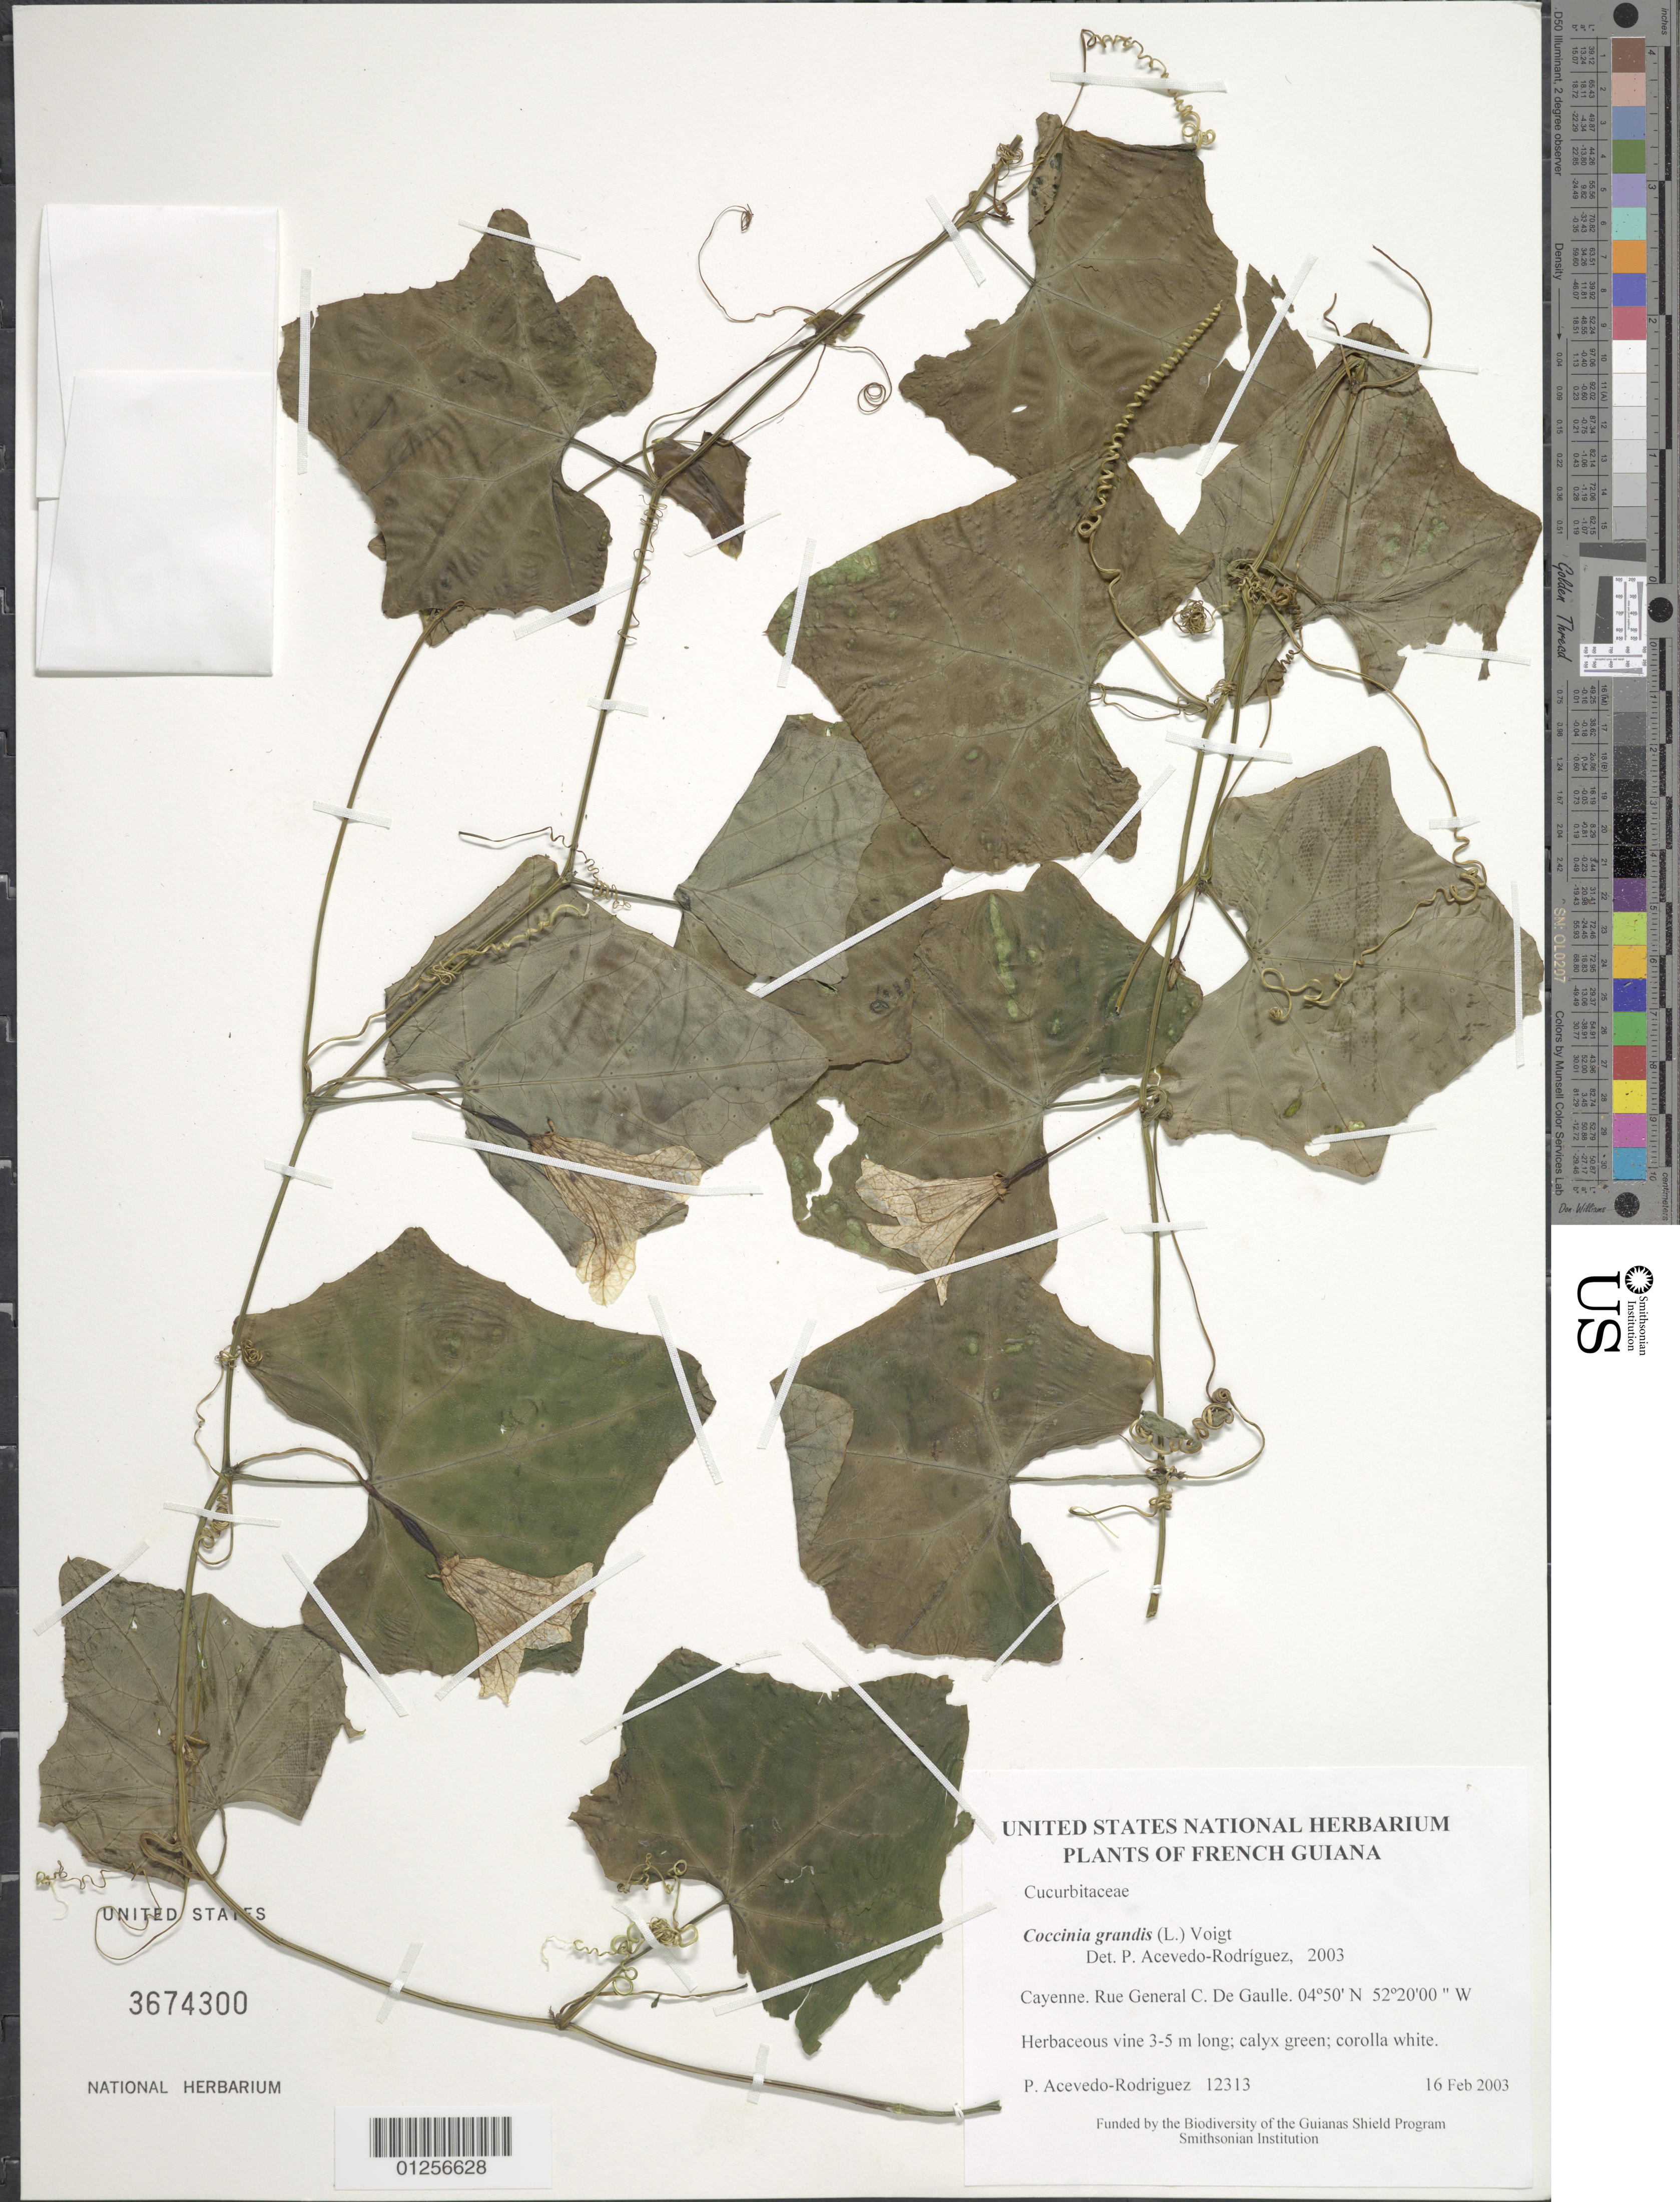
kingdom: Plantae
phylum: Tracheophyta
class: Magnoliopsida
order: Cucurbitales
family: Cucurbitaceae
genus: Coccinia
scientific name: Coccinia grandis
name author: (L.) Voigt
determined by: Acevedo-Rodríguez, P., (BOT), Smithsonian Institution - National Museum of Natural History (UNITED STATES)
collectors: P. Acevedo-Rodr.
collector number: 12313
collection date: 2003-02-16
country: French Guiana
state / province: Cayenne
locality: Rue General C. De Gaulle.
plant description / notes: NY, US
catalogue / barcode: US 3674300